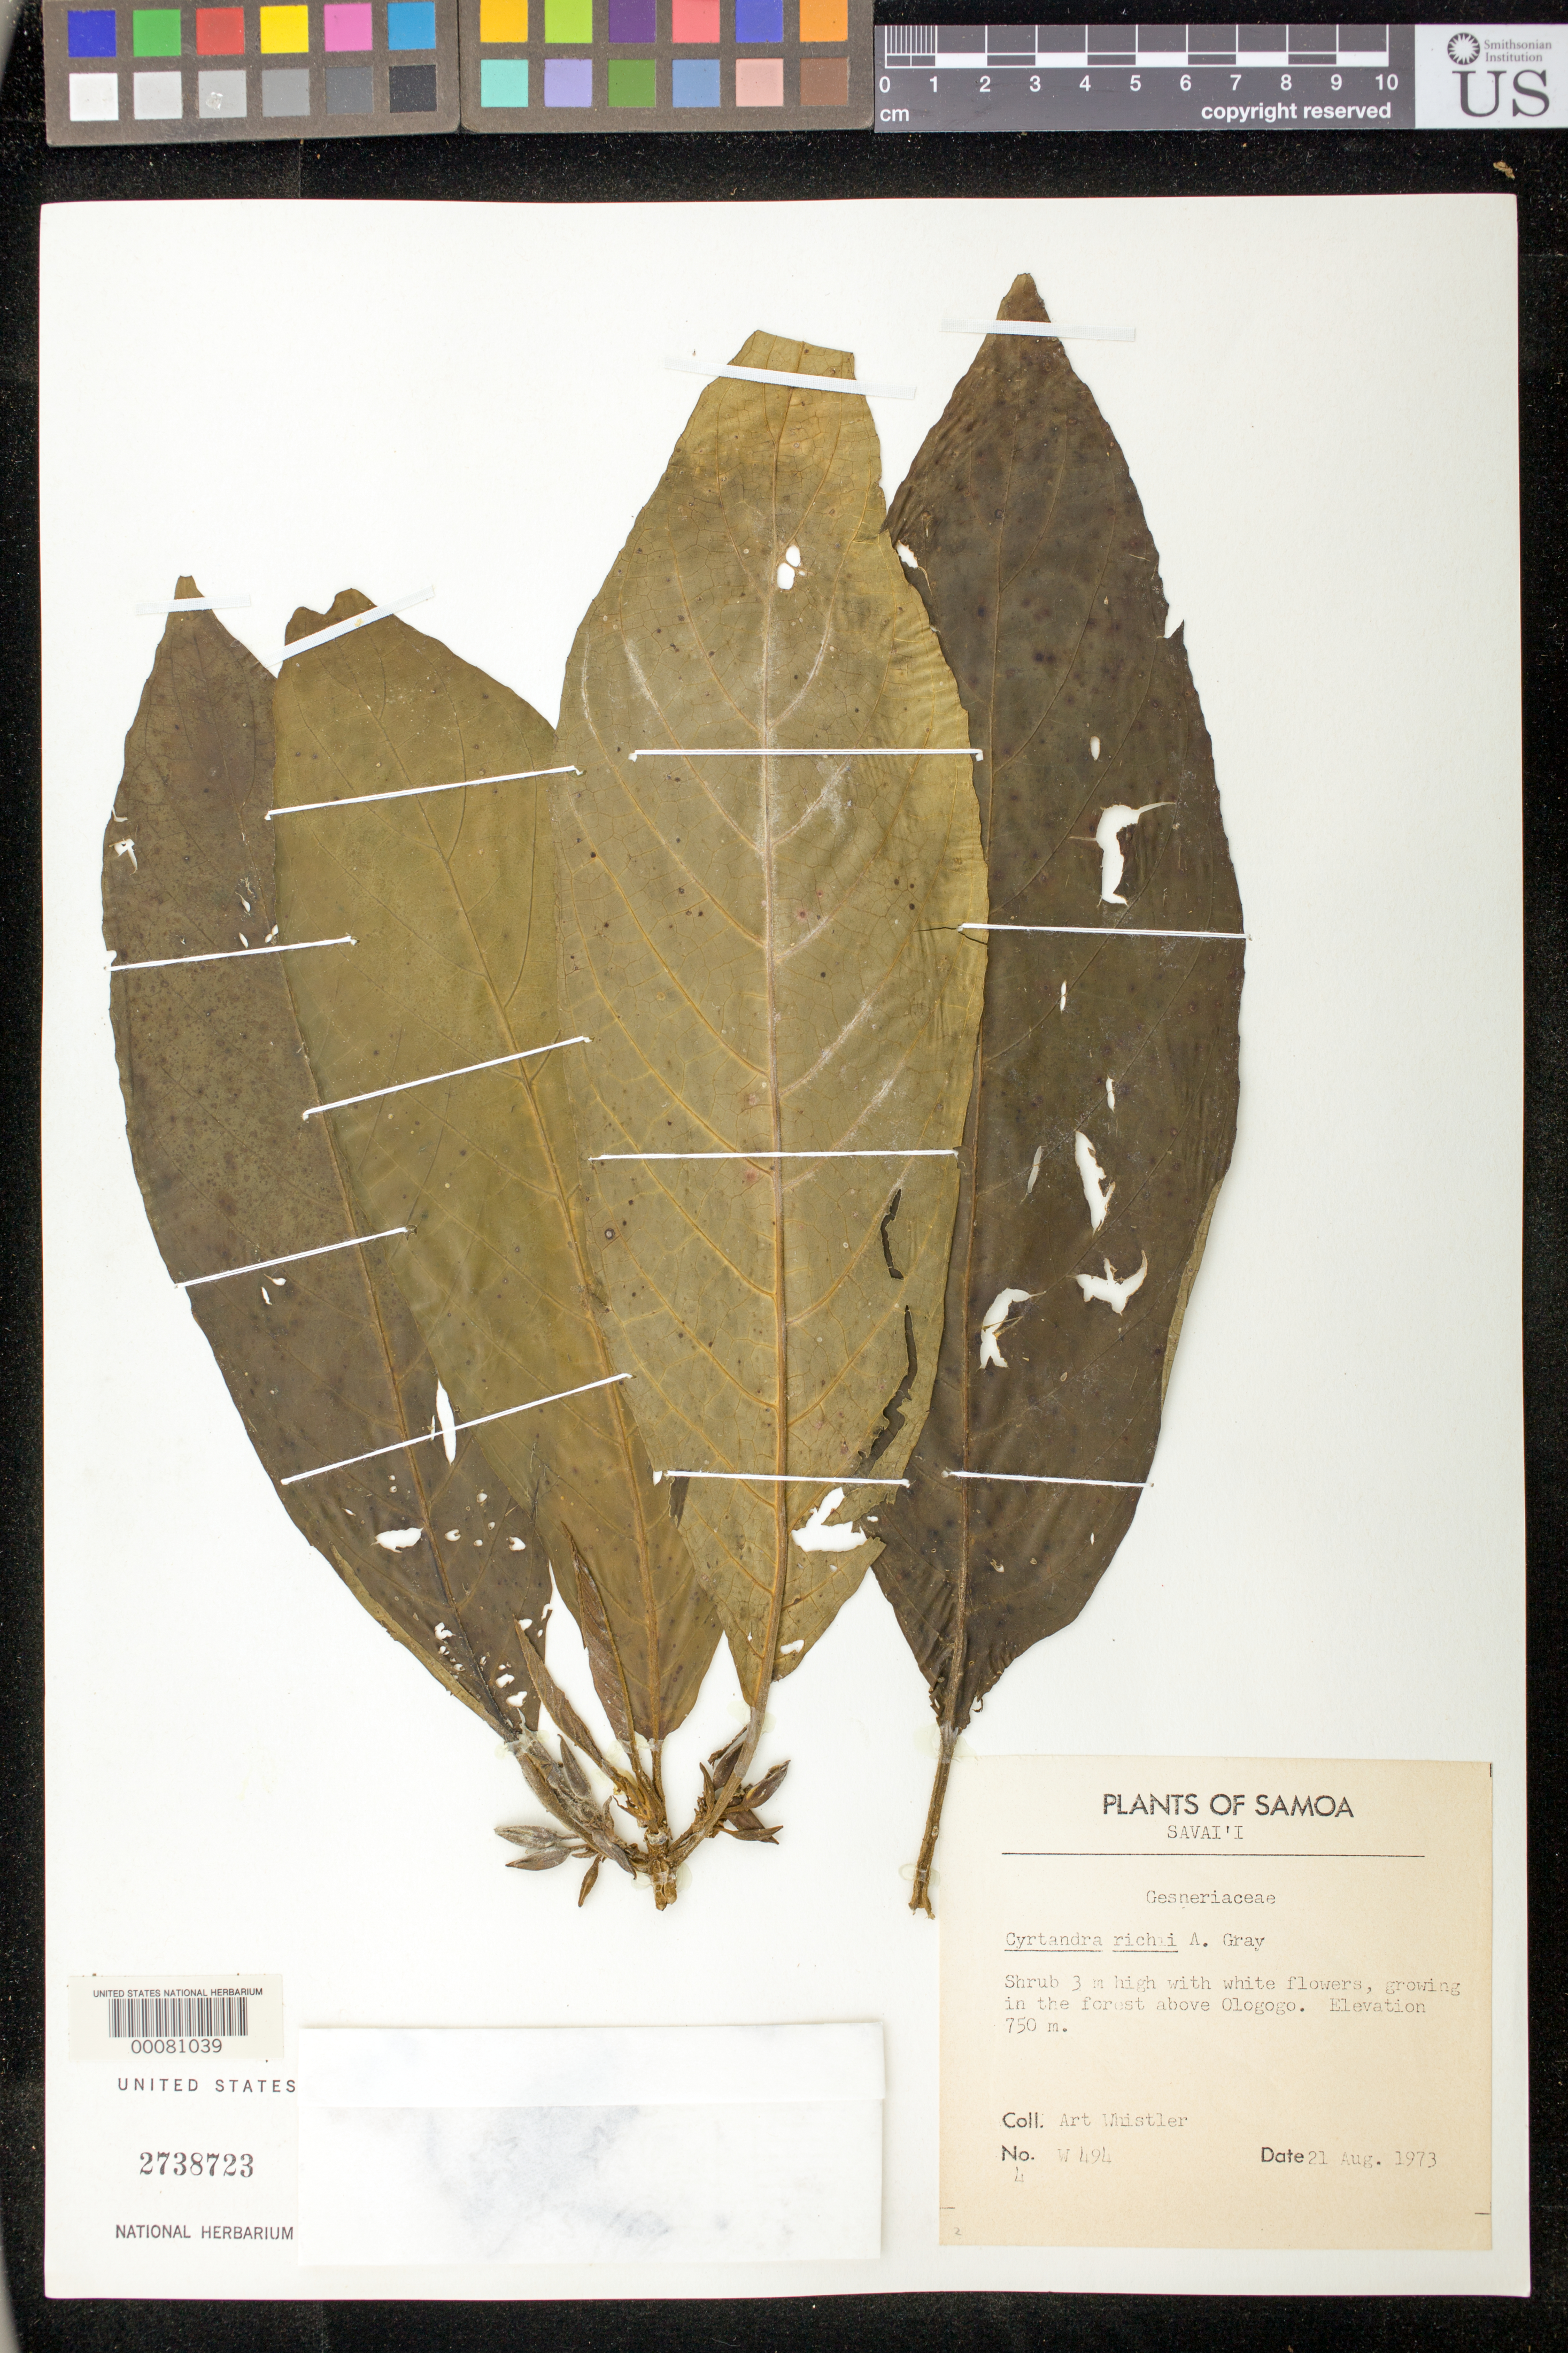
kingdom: Plantae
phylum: Tracheophyta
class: Magnoliopsida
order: Lamiales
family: Gesneriaceae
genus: Cyrtandra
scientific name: Cyrtandra richii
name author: A. Gray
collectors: A. Whistler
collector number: W 494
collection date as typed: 21 Aug 1973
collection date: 1973-08-21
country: Samoa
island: Savai'i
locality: Savaii, Above ologogo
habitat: Growing in the forest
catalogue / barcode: US 2738723